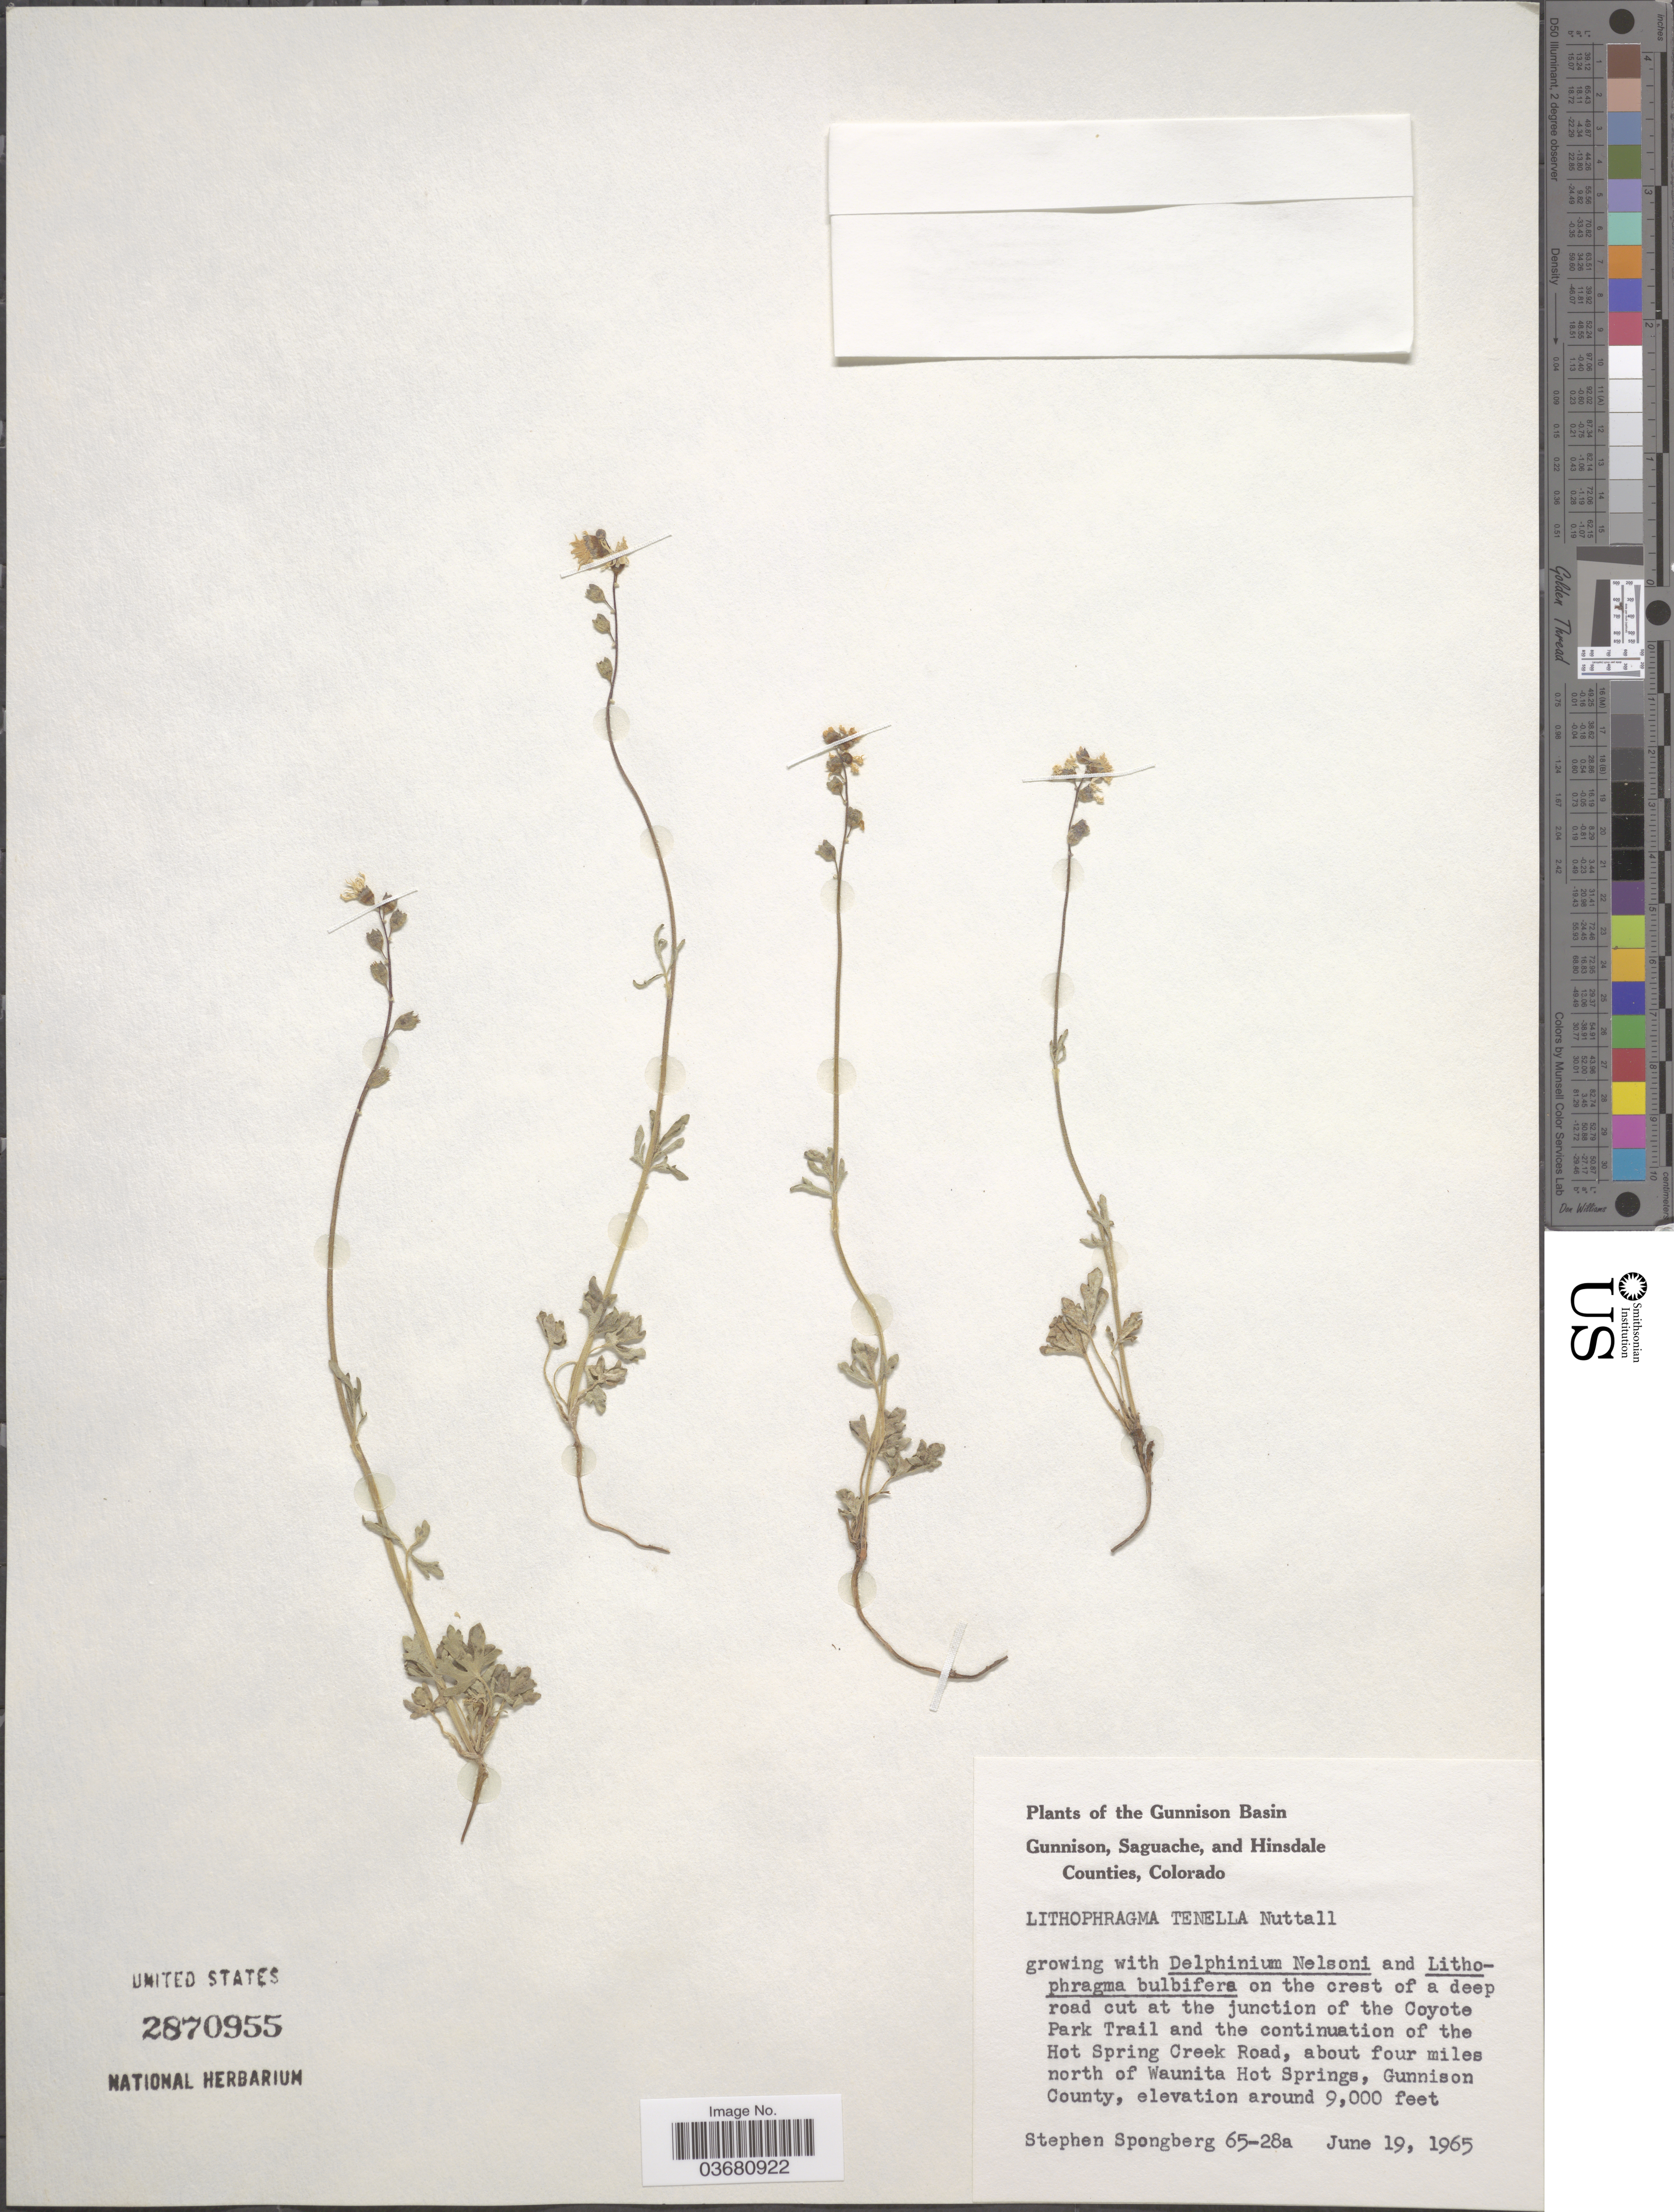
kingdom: Plantae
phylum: Tracheophyta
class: Magnoliopsida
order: Saxifragales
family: Saxifragaceae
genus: Lithophragma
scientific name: Lithophragma tenellum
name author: Nutt.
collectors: S. A.Spongberg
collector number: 65-28a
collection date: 1965-06-19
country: United States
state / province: Colorado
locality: The Gunnison Basin. On the crest of a deep road cut at the junction of the Coyote Park Trail and the continuation of the Hot Spring Creek Road, about four miles north of Waunita Hot Springs, Gunnison County.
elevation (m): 2743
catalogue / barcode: US 2870955